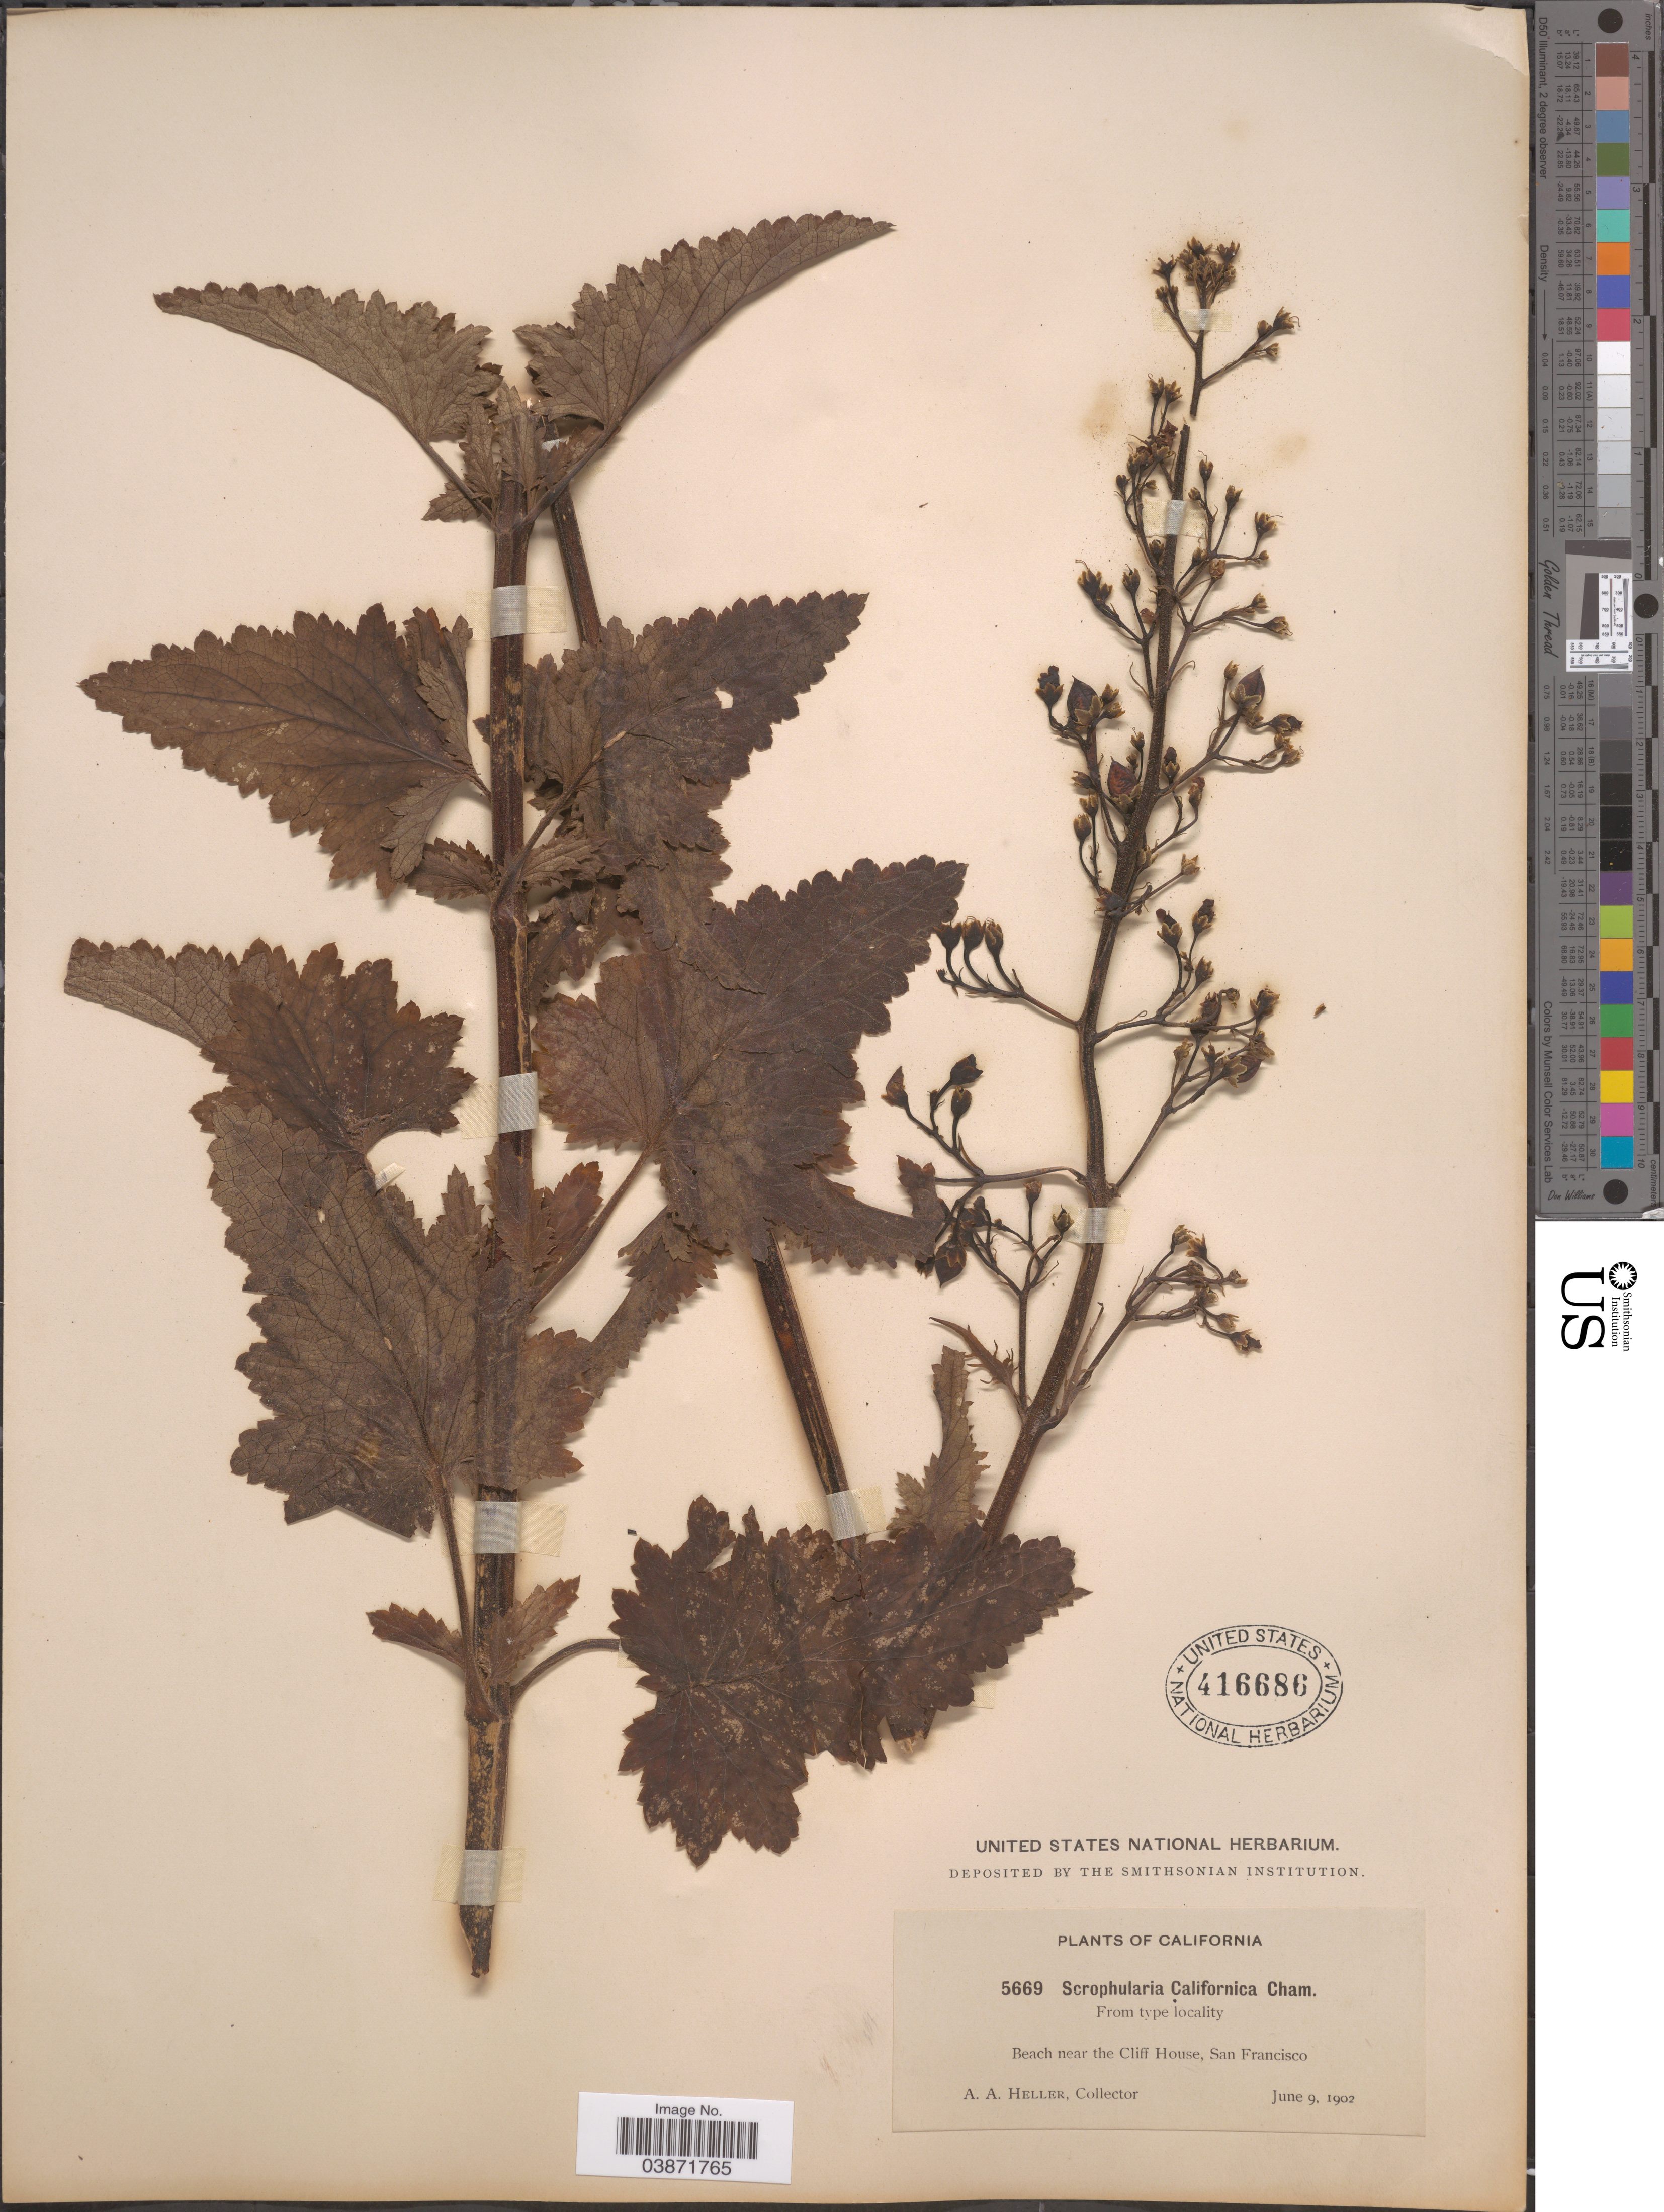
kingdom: Plantae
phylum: Tracheophyta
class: Magnoliopsida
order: Lamiales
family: Scrophulariaceae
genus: Scrophularia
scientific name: Scrophularia californica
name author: Cham. & Schltdl.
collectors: A. A. Heller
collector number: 5669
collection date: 1902-06-09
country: United States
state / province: California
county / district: San Francisco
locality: Beach near the Cliff House, San Francisco.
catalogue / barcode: US 416686